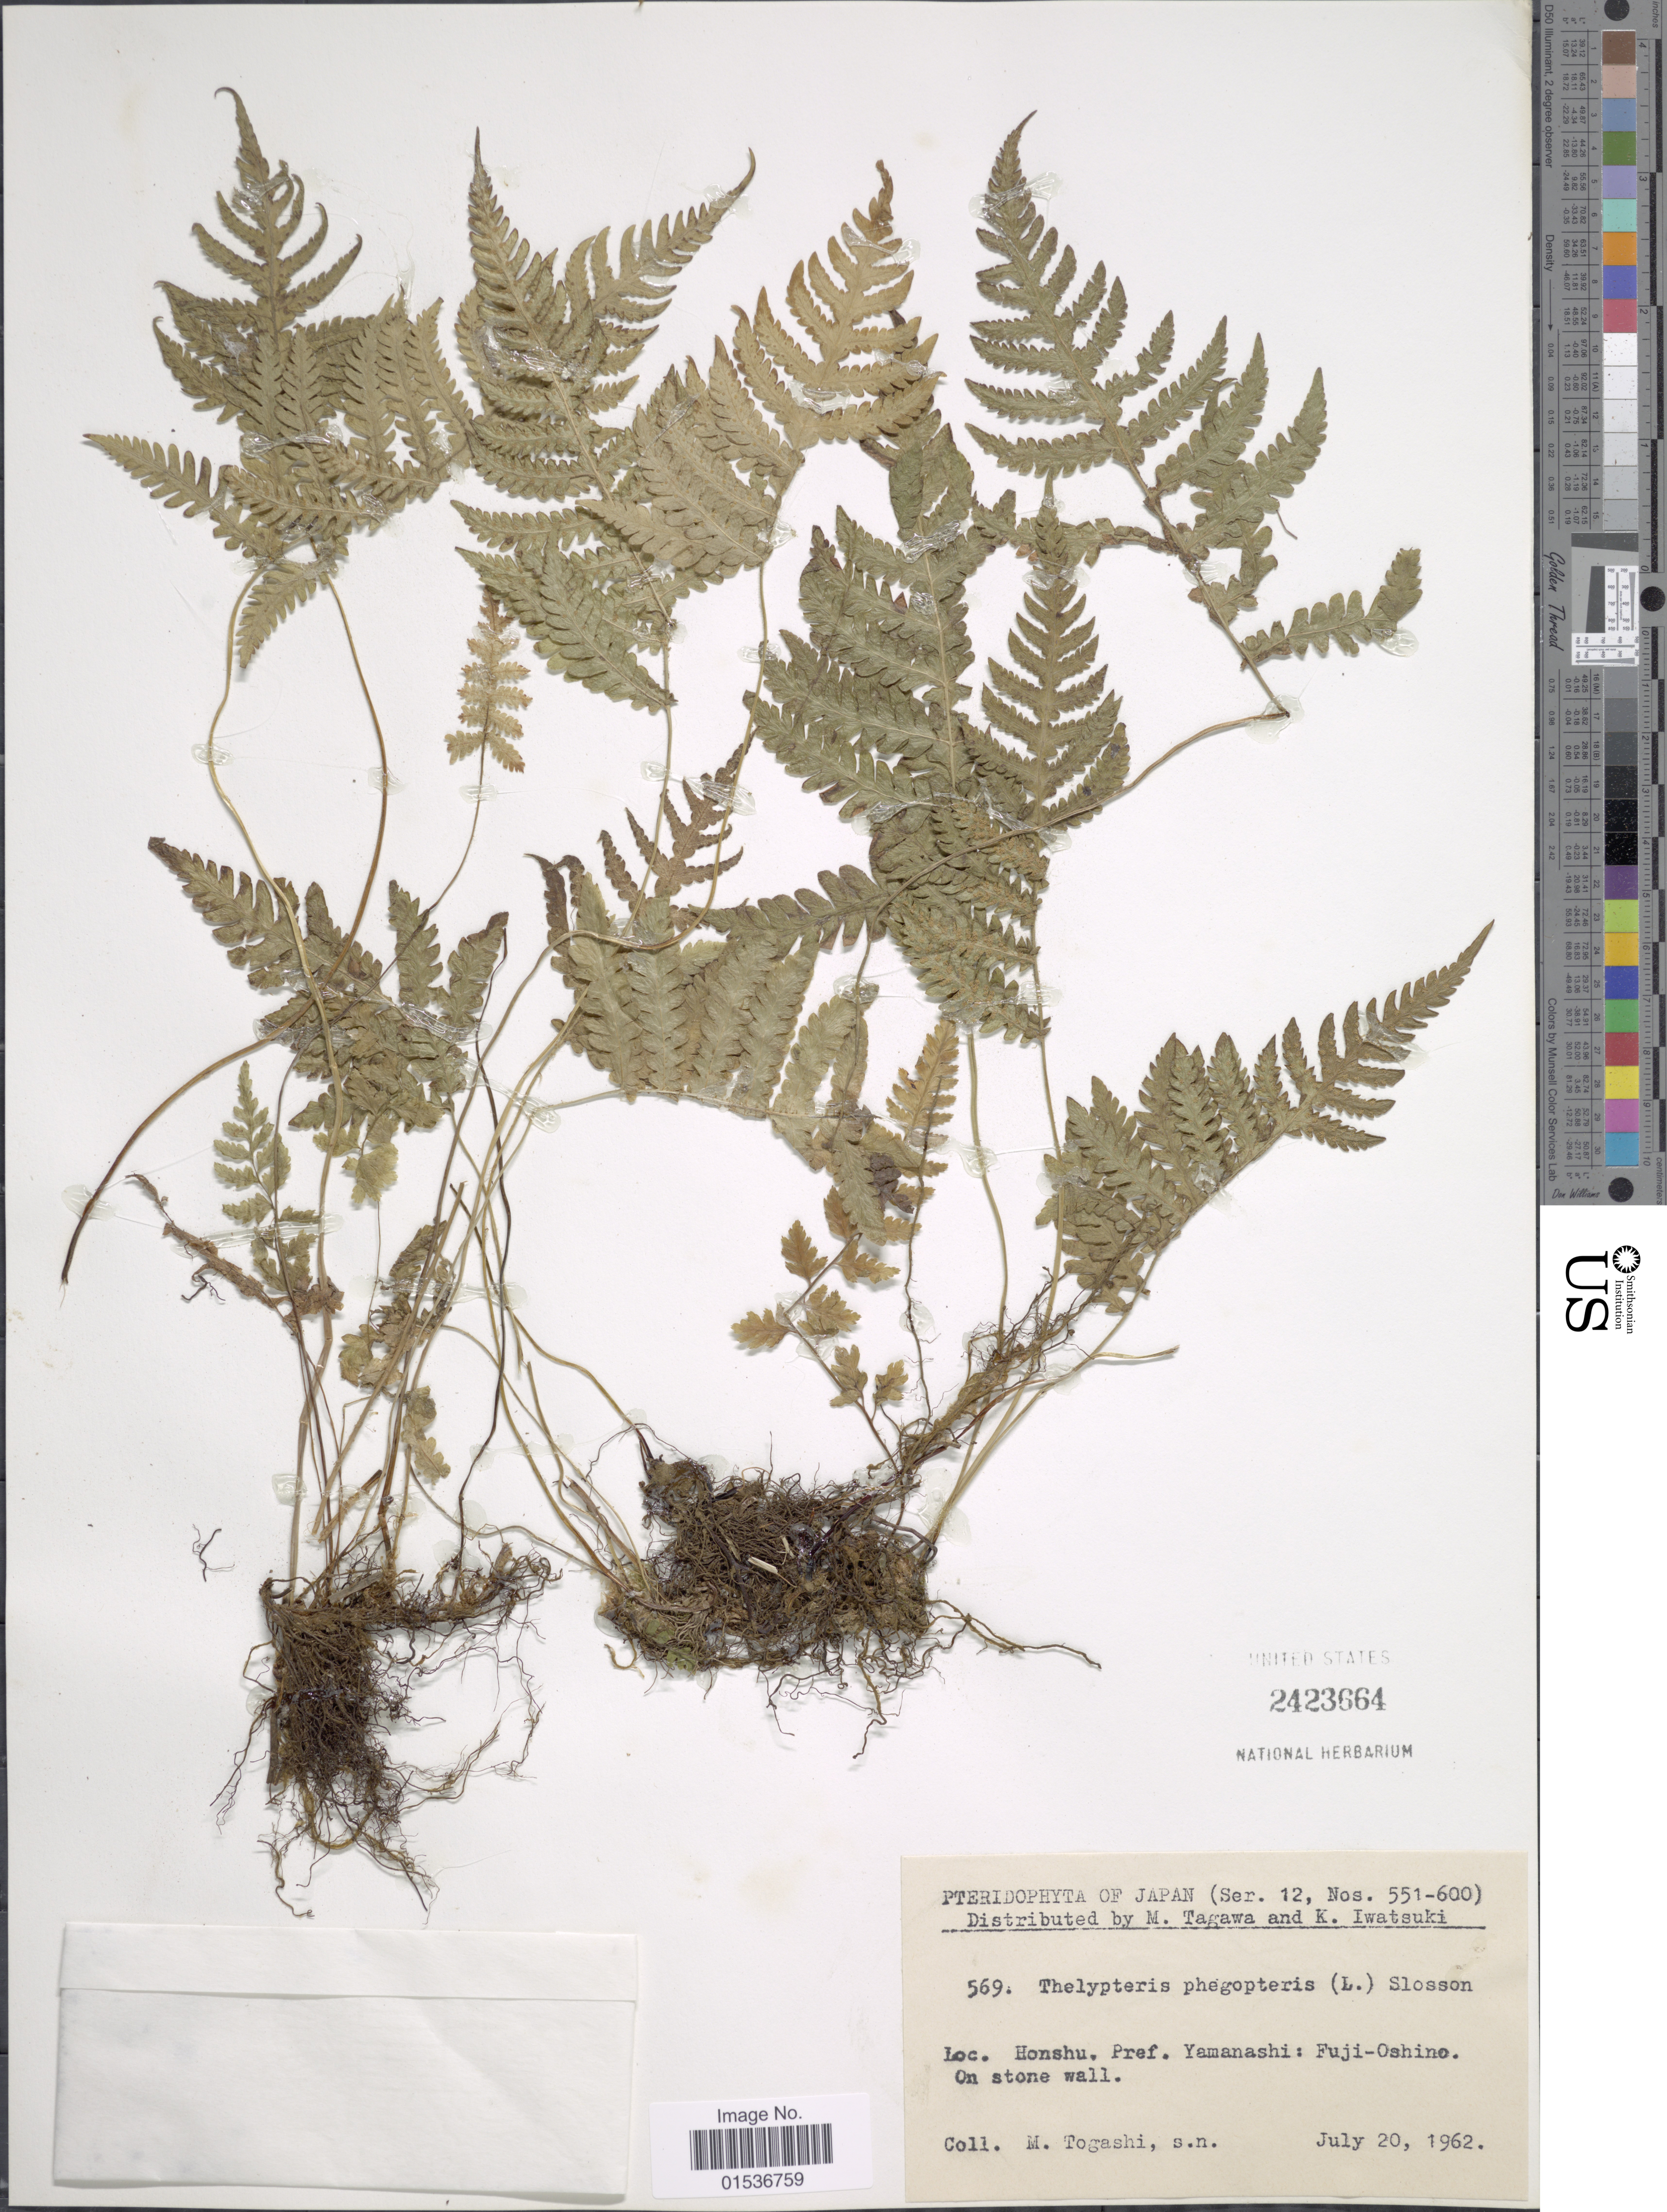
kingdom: Plantae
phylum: Tracheophyta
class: Polypodiopsida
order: Polypodiales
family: Thelypteridaceae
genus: Phegopteris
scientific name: Phegopteris oreopteris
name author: (Ehrh.) Fée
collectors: M. Togashi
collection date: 1962-07-20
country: Japan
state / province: Yamanasi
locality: Honshu. Pref. Yamanashi: Fuji-Oshino.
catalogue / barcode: US 2423664